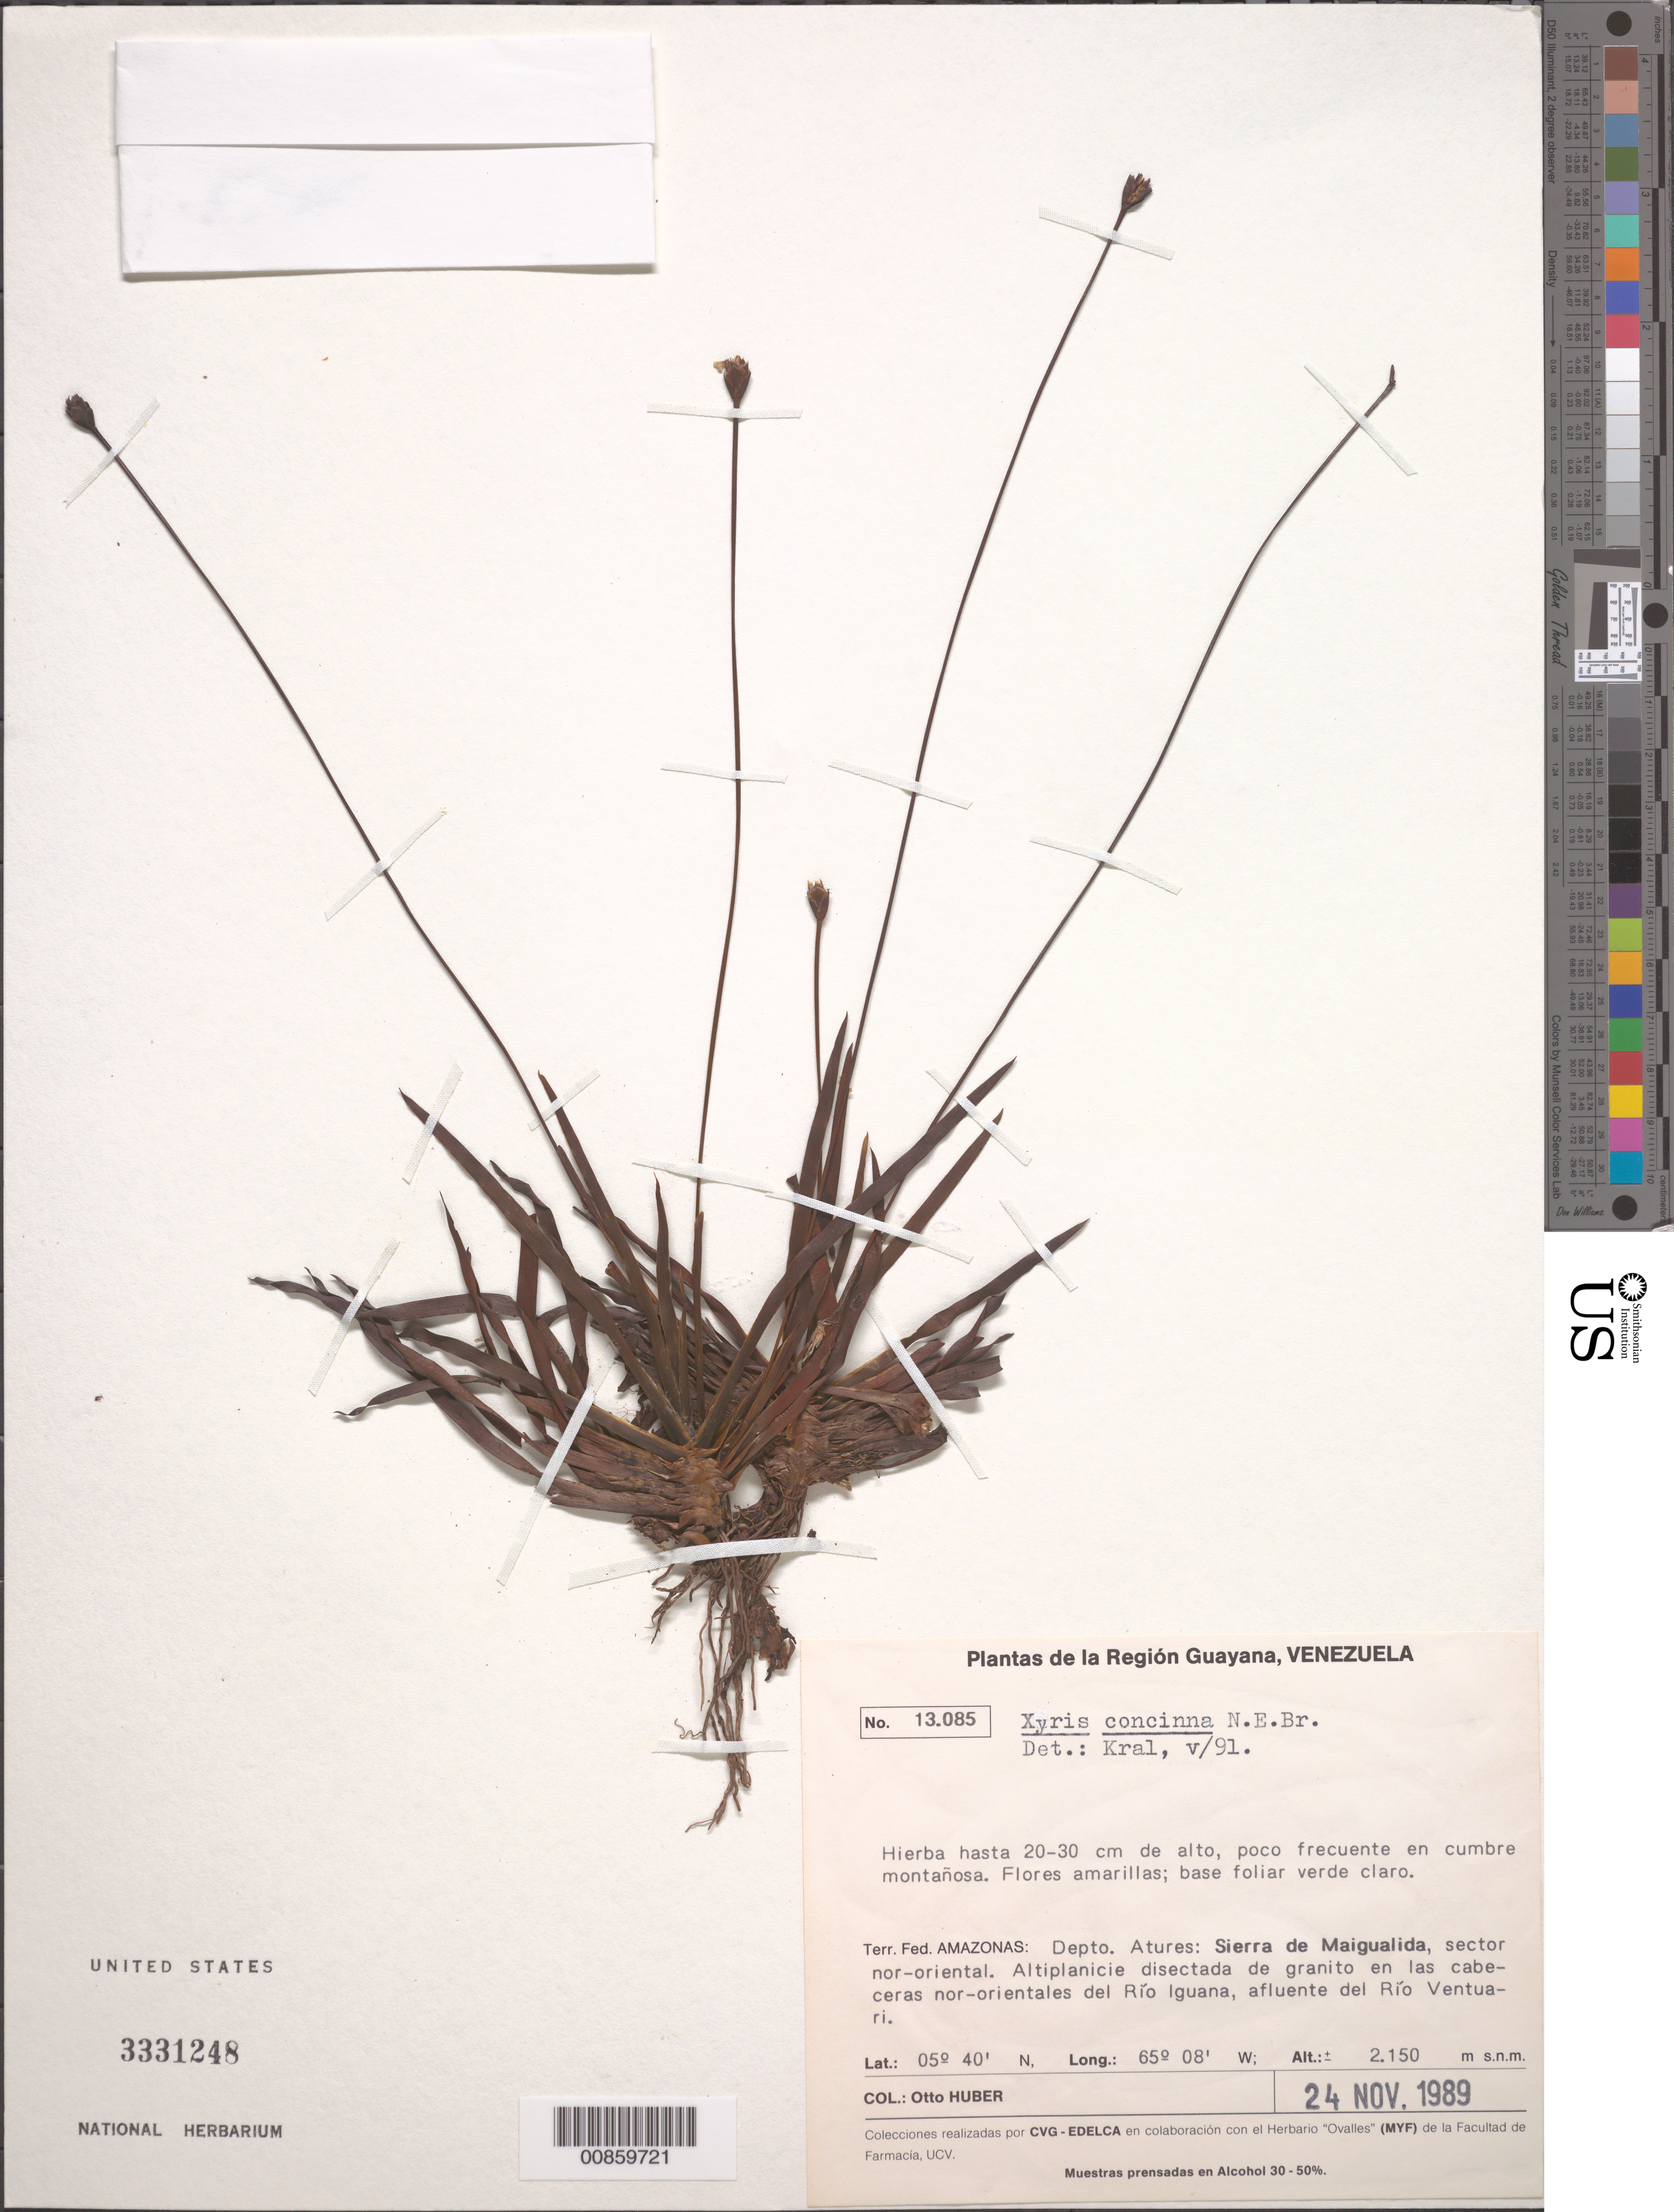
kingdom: Plantae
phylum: Tracheophyta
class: Liliopsida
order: Poales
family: Xyridaceae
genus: Xyris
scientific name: Xyris concinna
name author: N.E. Br.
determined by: Kral, Robert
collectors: O. Huber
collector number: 13085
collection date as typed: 24-Nov-89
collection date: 1989-11-24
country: Venezuela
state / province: Amazonas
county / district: Atures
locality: Sierra de Maigualida, sector nor-oriental. Altiplanicie disectada de granito en las cabeceras nor-orientales del Río Iguana, afluente del Río Ventuari.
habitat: Cumbre montañosa.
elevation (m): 2150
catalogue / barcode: US 3311248